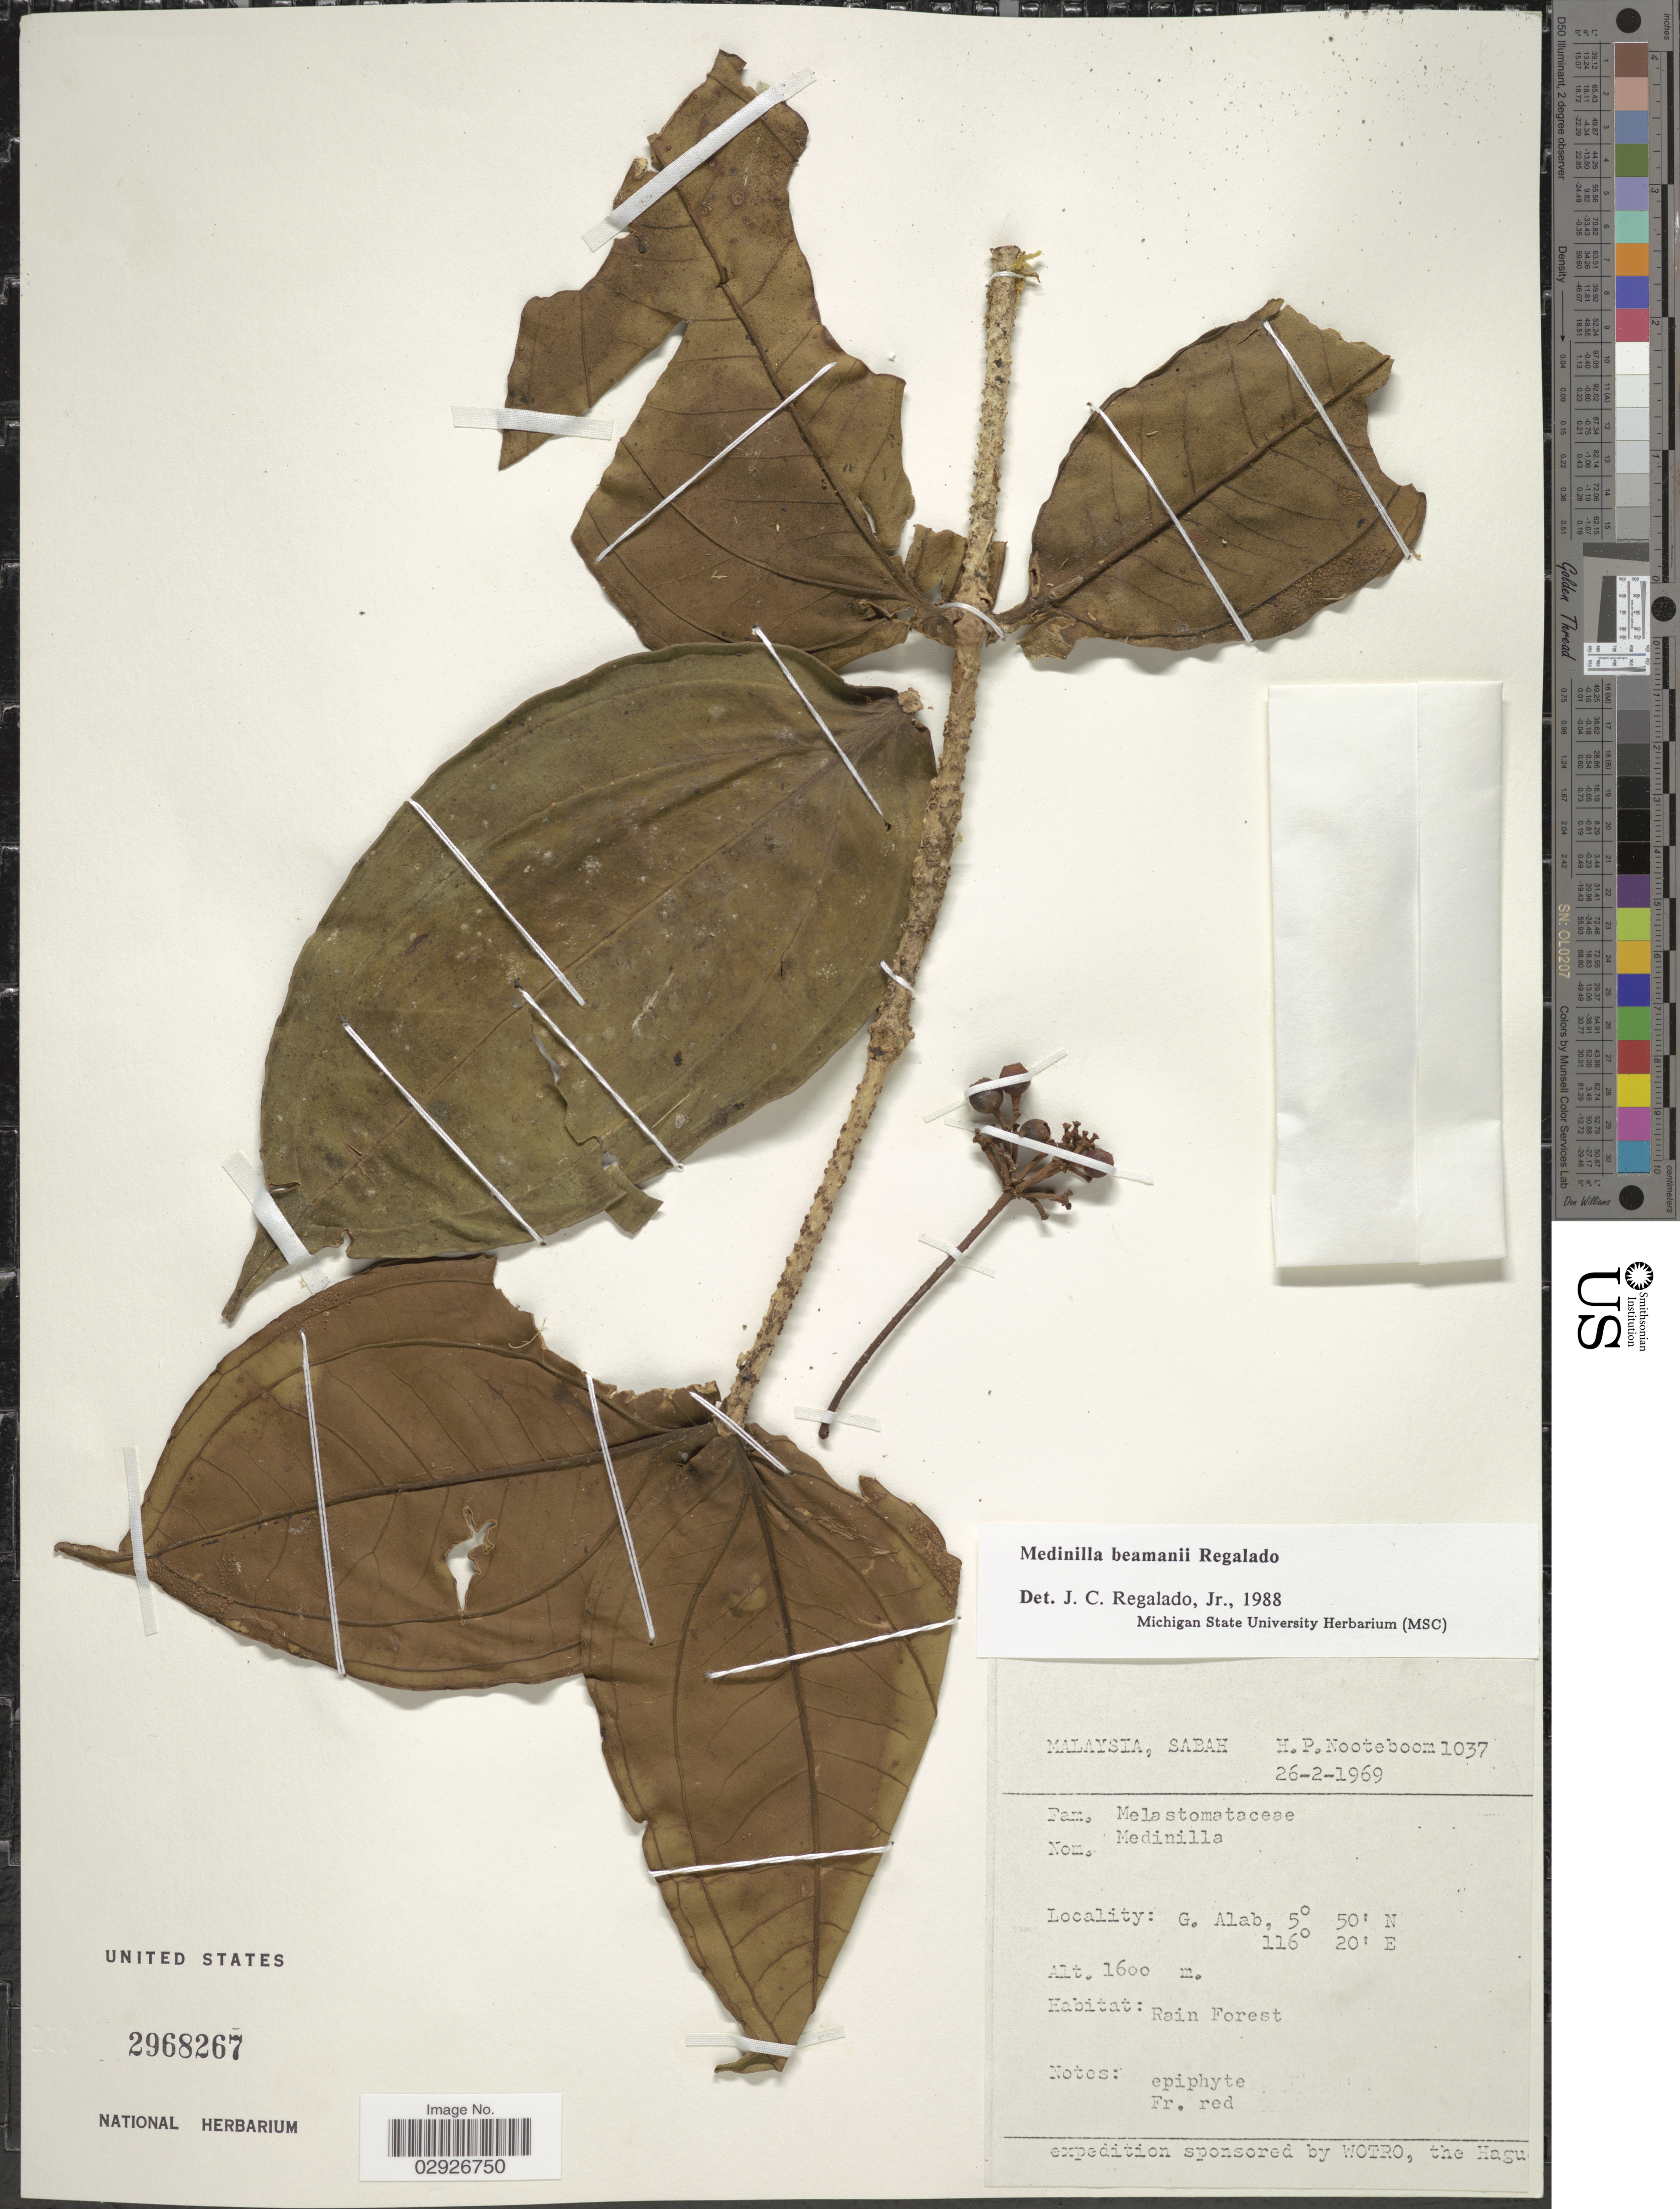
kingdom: Plantae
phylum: Tracheophyta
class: Magnoliopsida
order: Myrtales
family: Melastomataceae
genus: Medinilla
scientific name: Medinilla beamanii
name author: Regalado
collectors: H. P. Nooteboom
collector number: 1037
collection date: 1969-02-26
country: Malaysia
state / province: Sabah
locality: G. Alab.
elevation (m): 1600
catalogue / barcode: US 2968267